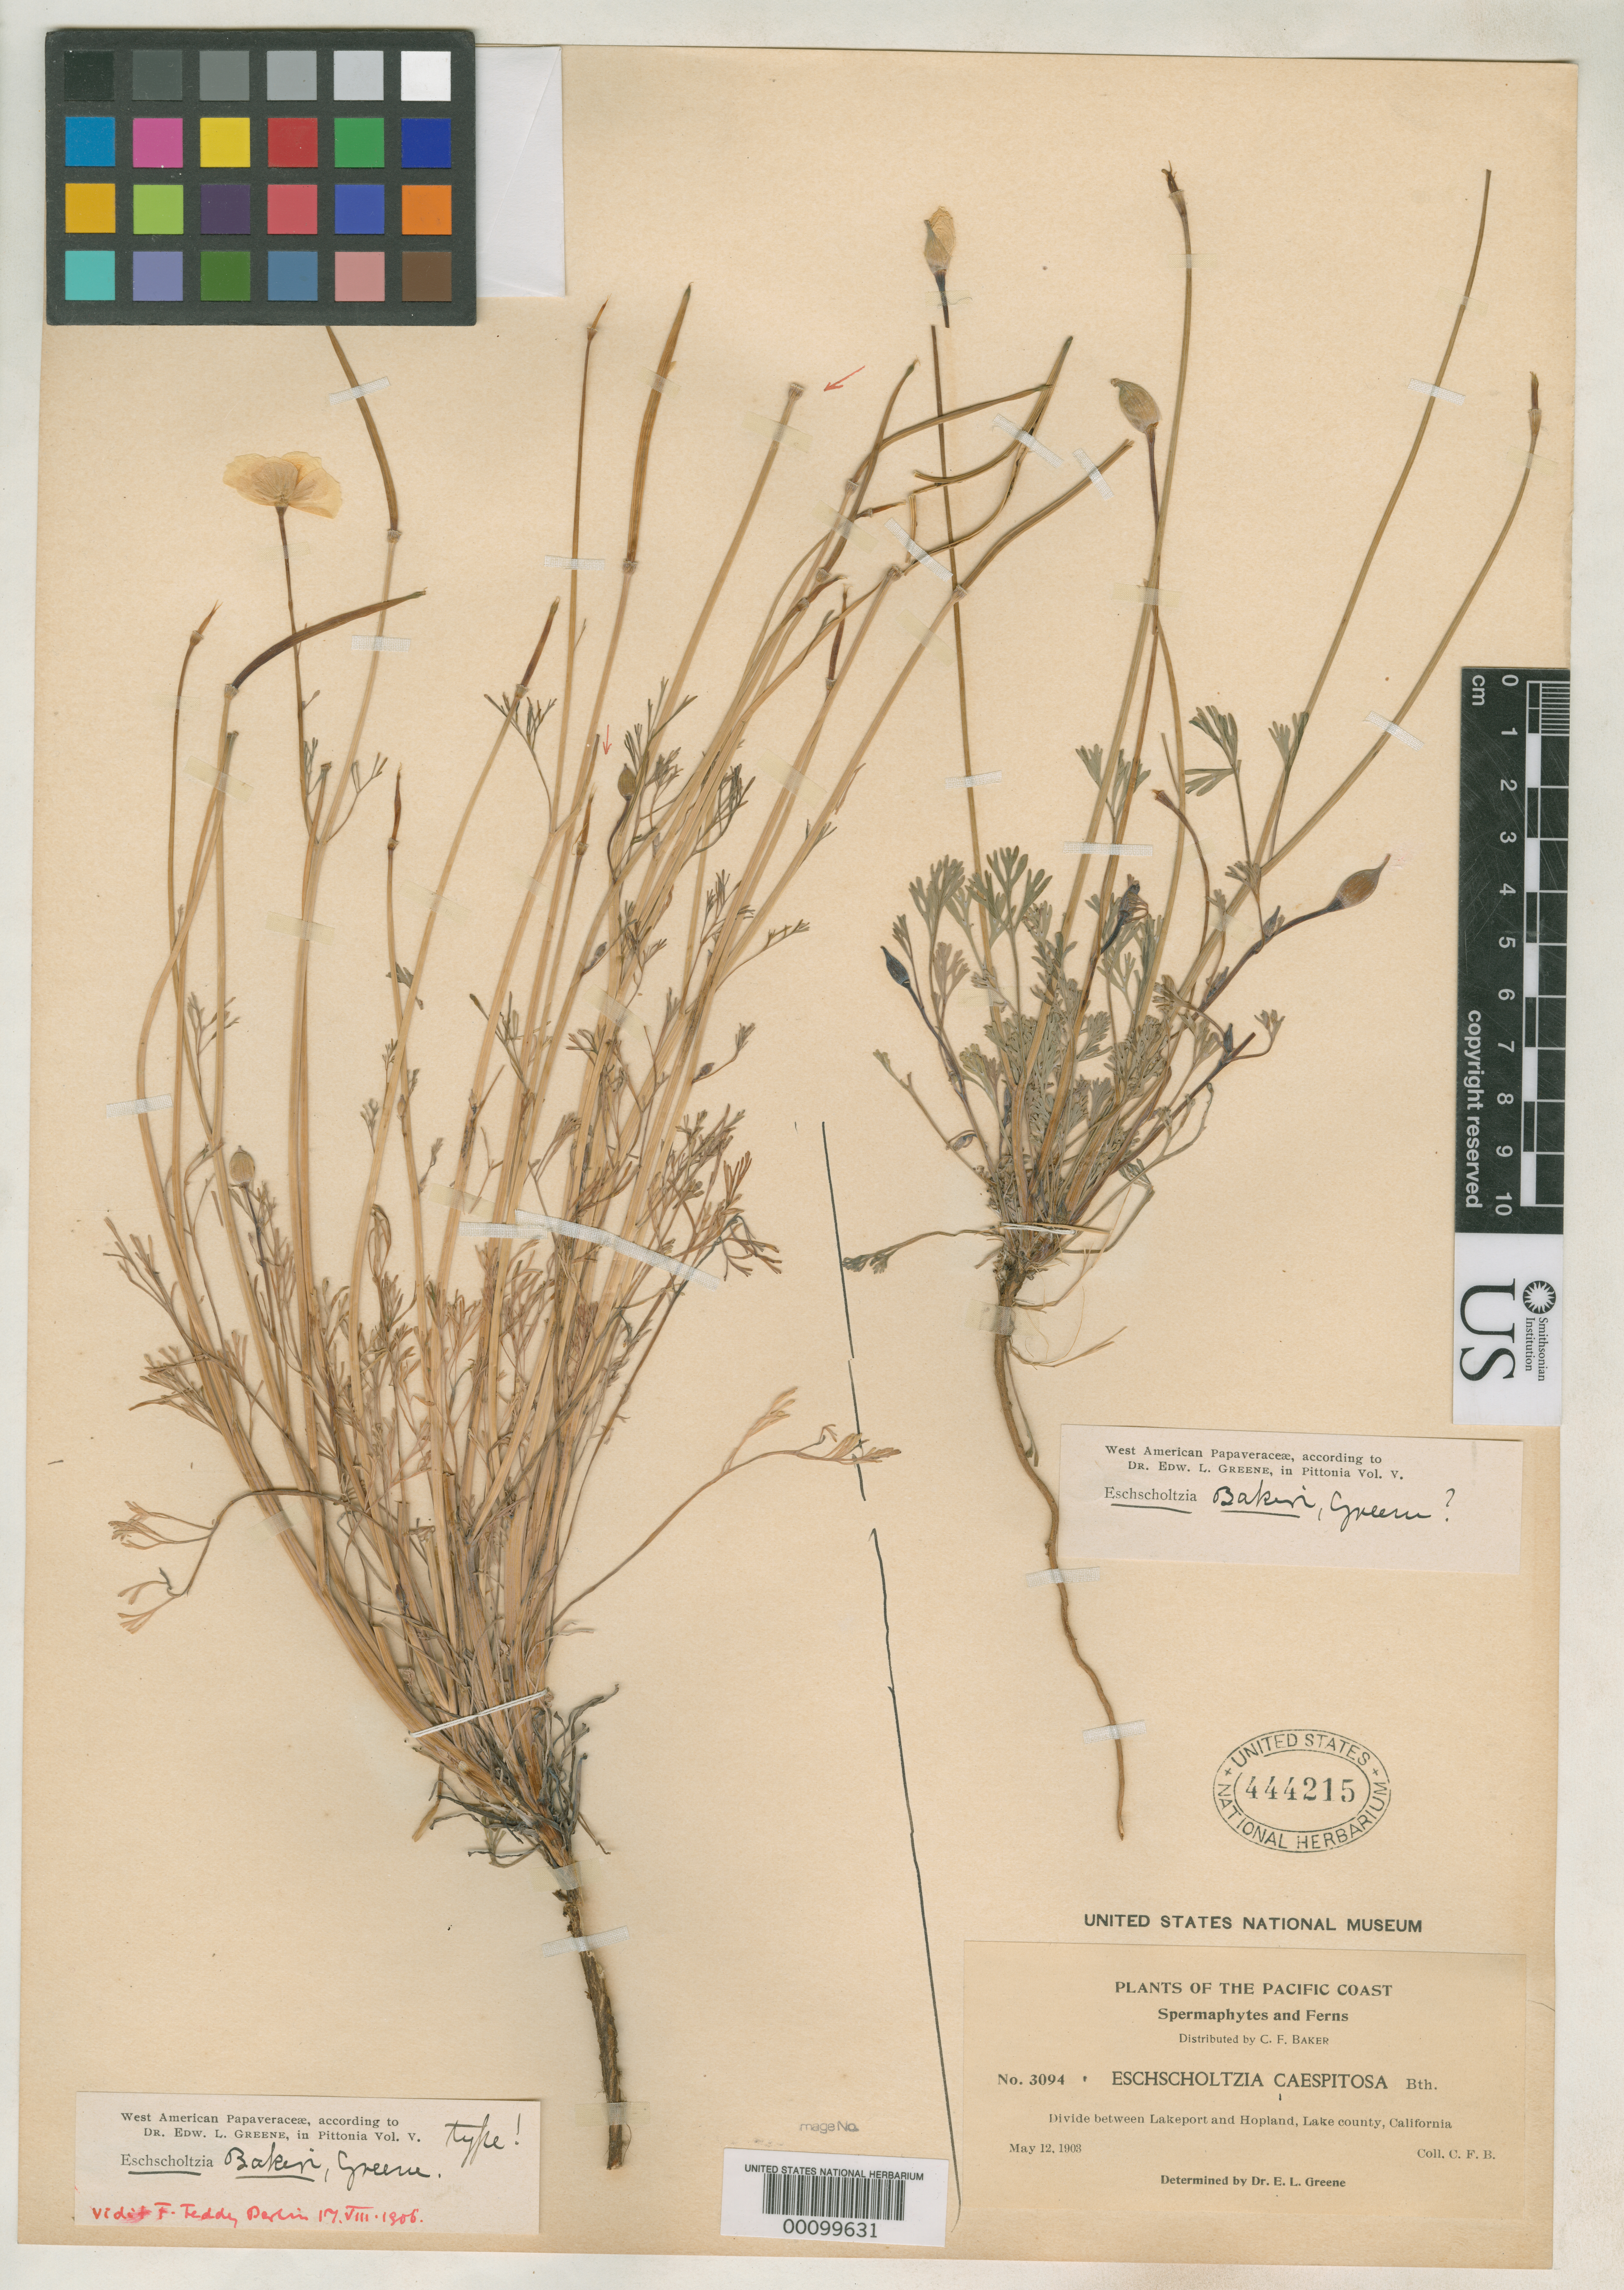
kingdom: Plantae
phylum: Tracheophyta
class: Magnoliopsida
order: Ranunculales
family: Papaveraceae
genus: Eschscholzia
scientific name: Eschscholzia bakeri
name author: Greene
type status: Isotype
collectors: C. F. Baker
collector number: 3094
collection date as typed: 12 May 1903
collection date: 1903-05-12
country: United States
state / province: California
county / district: Lake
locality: Between Lakeport and Hopland.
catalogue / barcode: US 444215